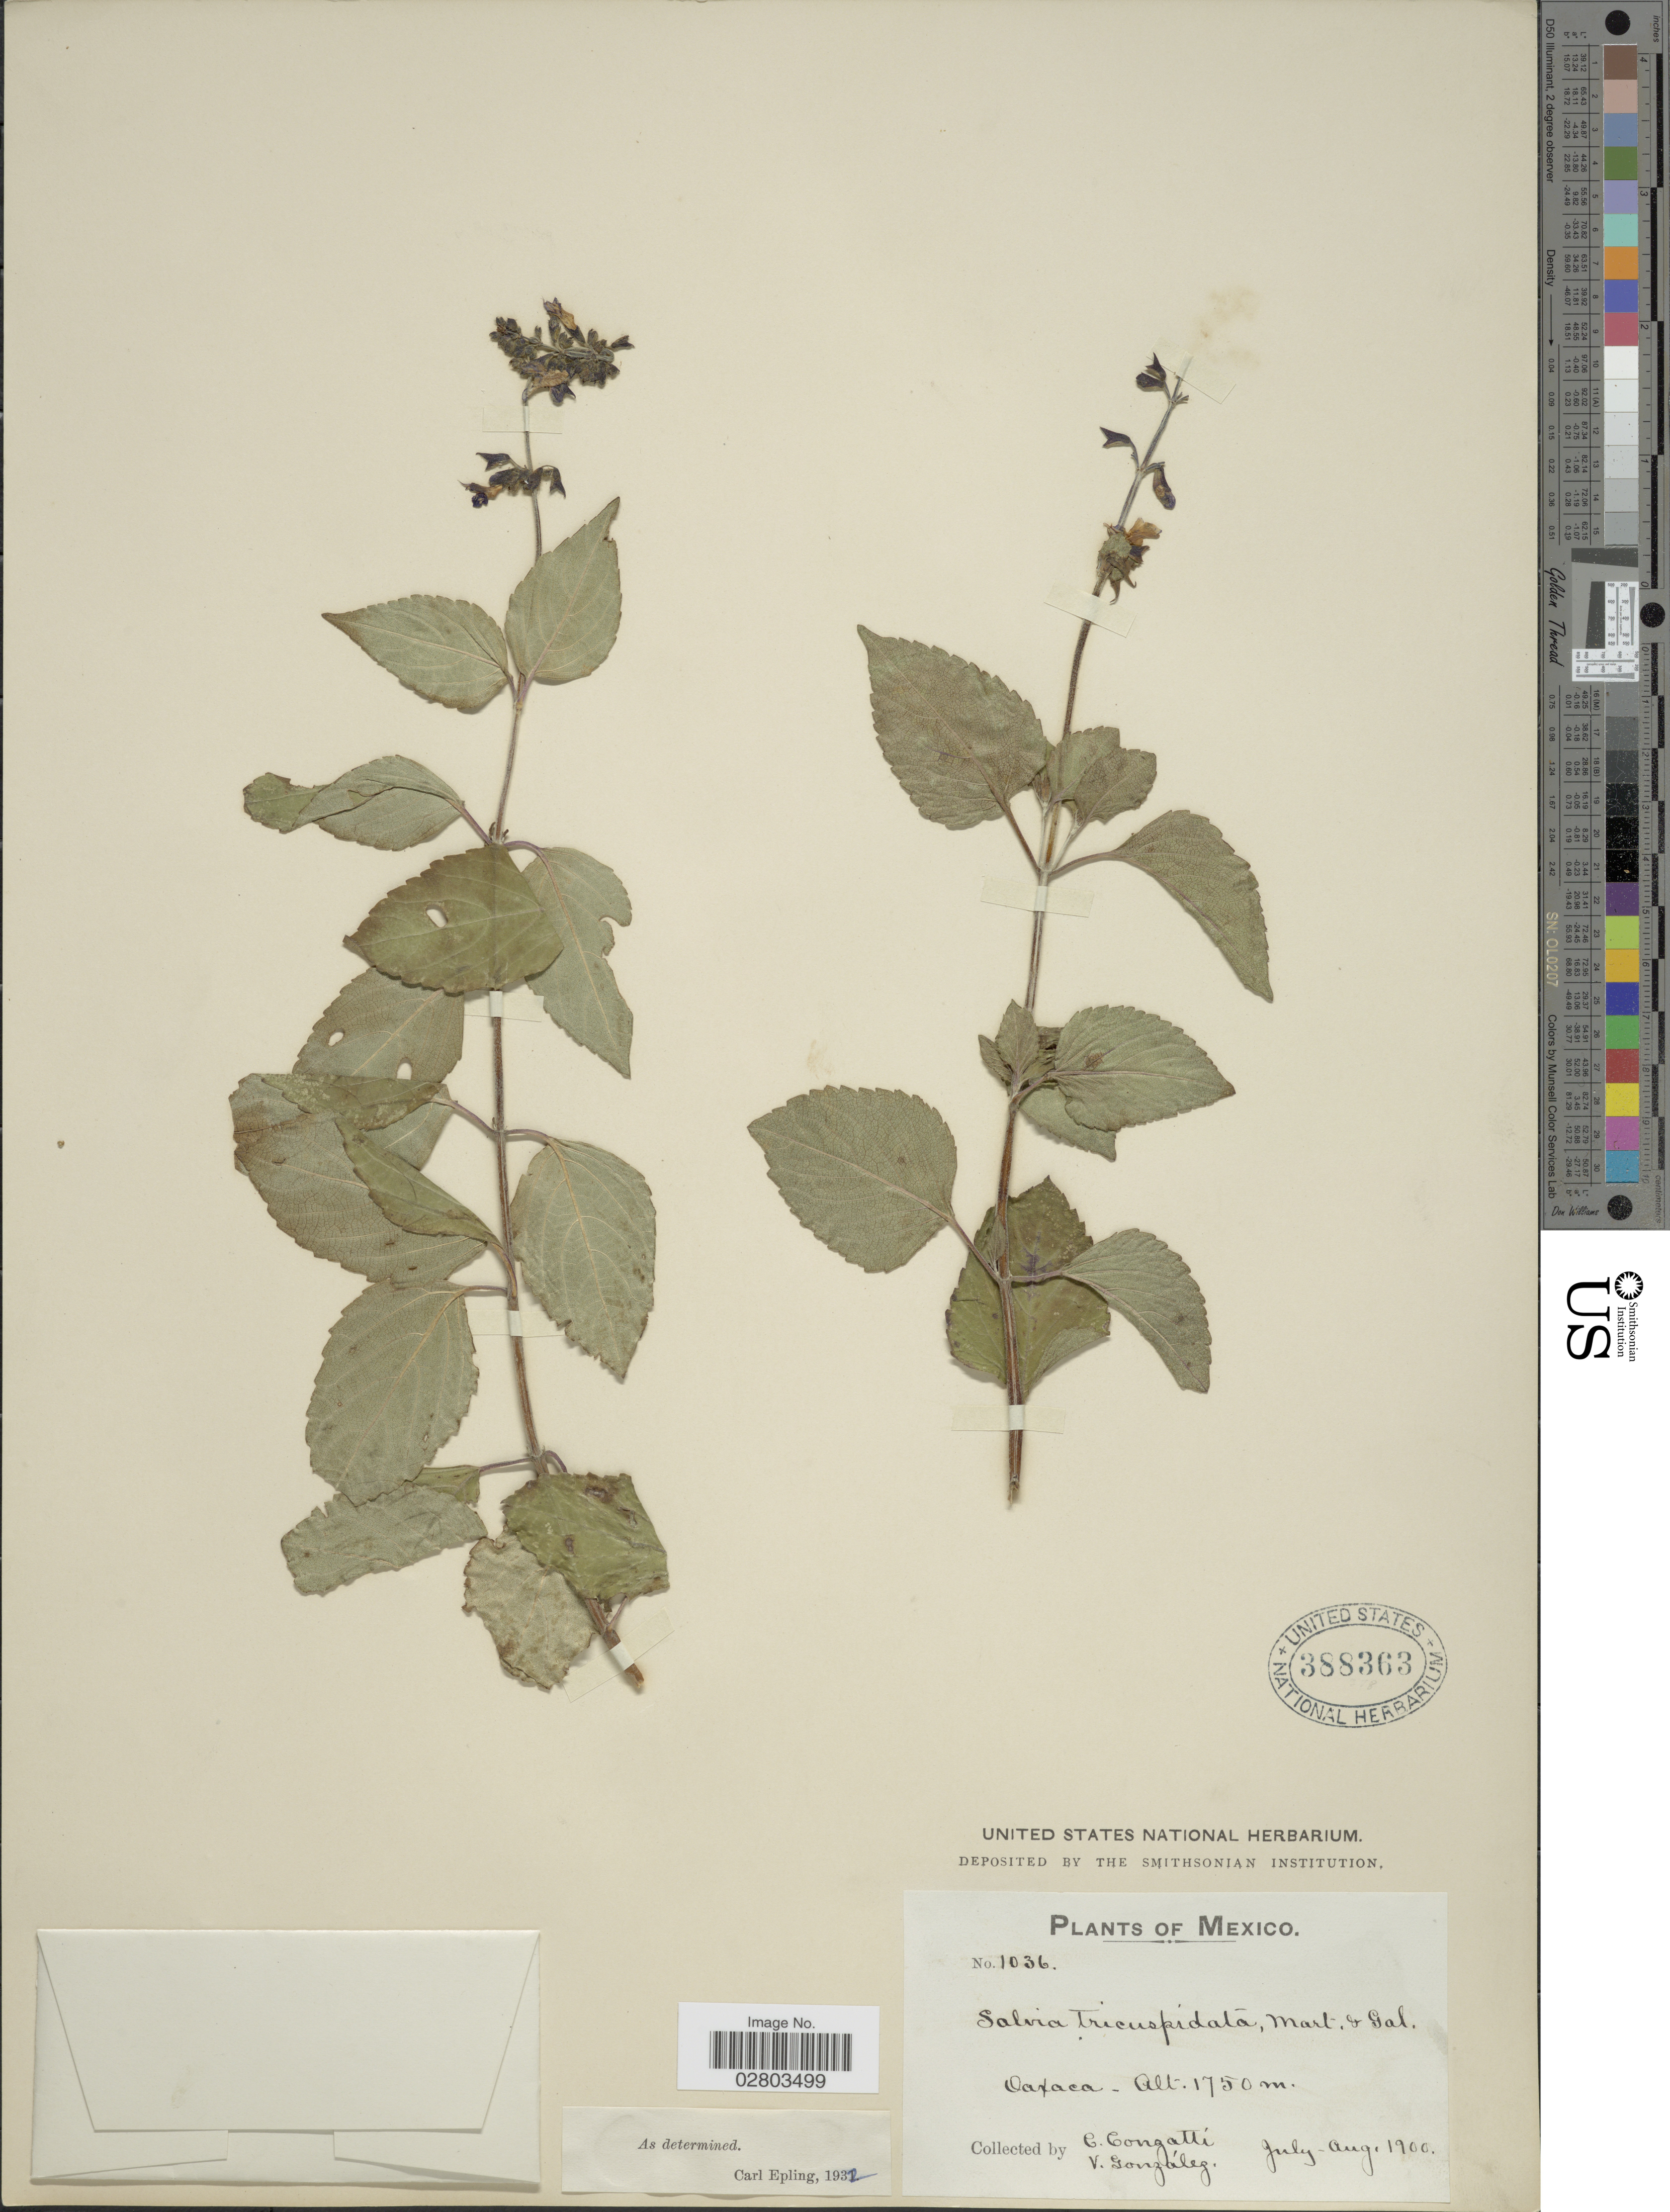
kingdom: Plantae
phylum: Tracheophyta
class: Magnoliopsida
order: Lamiales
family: Lamiaceae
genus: Salvia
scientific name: Salvia tricuspidata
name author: M. Martens & Galeotti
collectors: C. Conzatti & V. González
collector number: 1036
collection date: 1900-07/1900-08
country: Mexico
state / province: Oaxaca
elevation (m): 1750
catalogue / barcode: US 388363